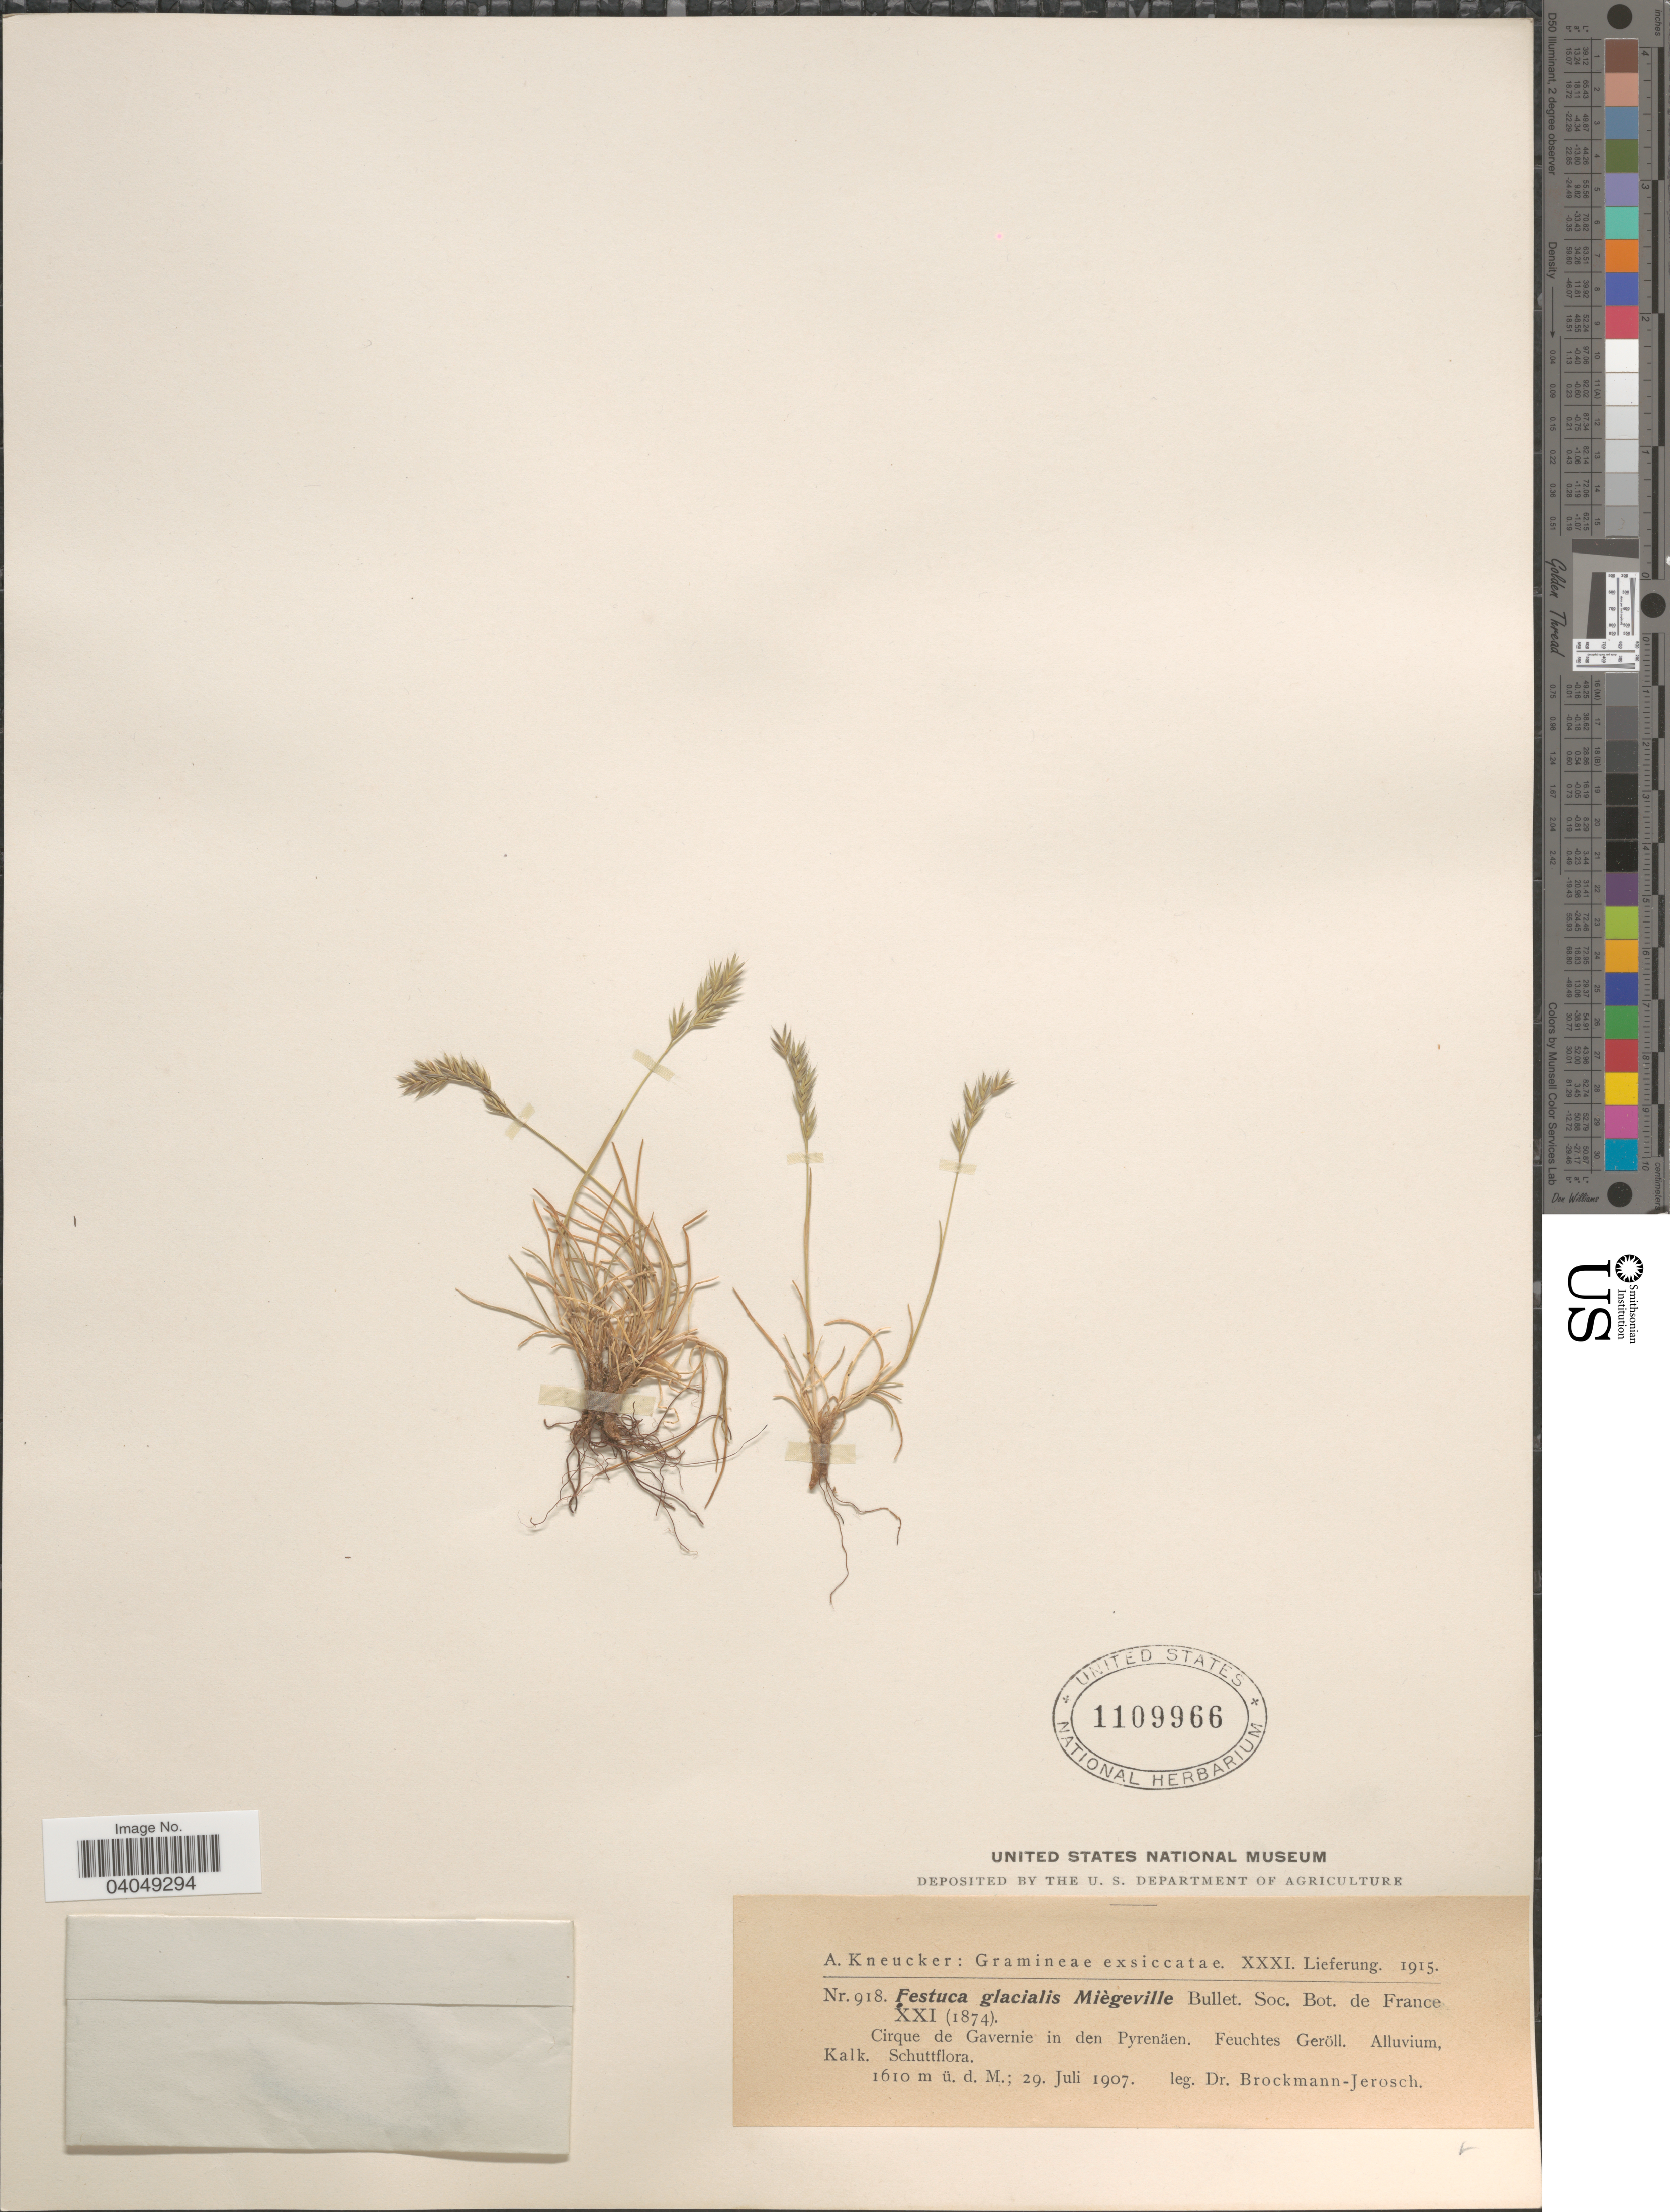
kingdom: Plantae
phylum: Tracheophyta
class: Liliopsida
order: Poales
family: Poaceae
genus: Festuca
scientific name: Festuca glacialis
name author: Miégev.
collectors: Brockmann-Jerosch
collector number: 918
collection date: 1907-07-29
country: France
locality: Cirque de Gavernie in den Pyrenäen.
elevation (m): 1610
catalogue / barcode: US 1109966